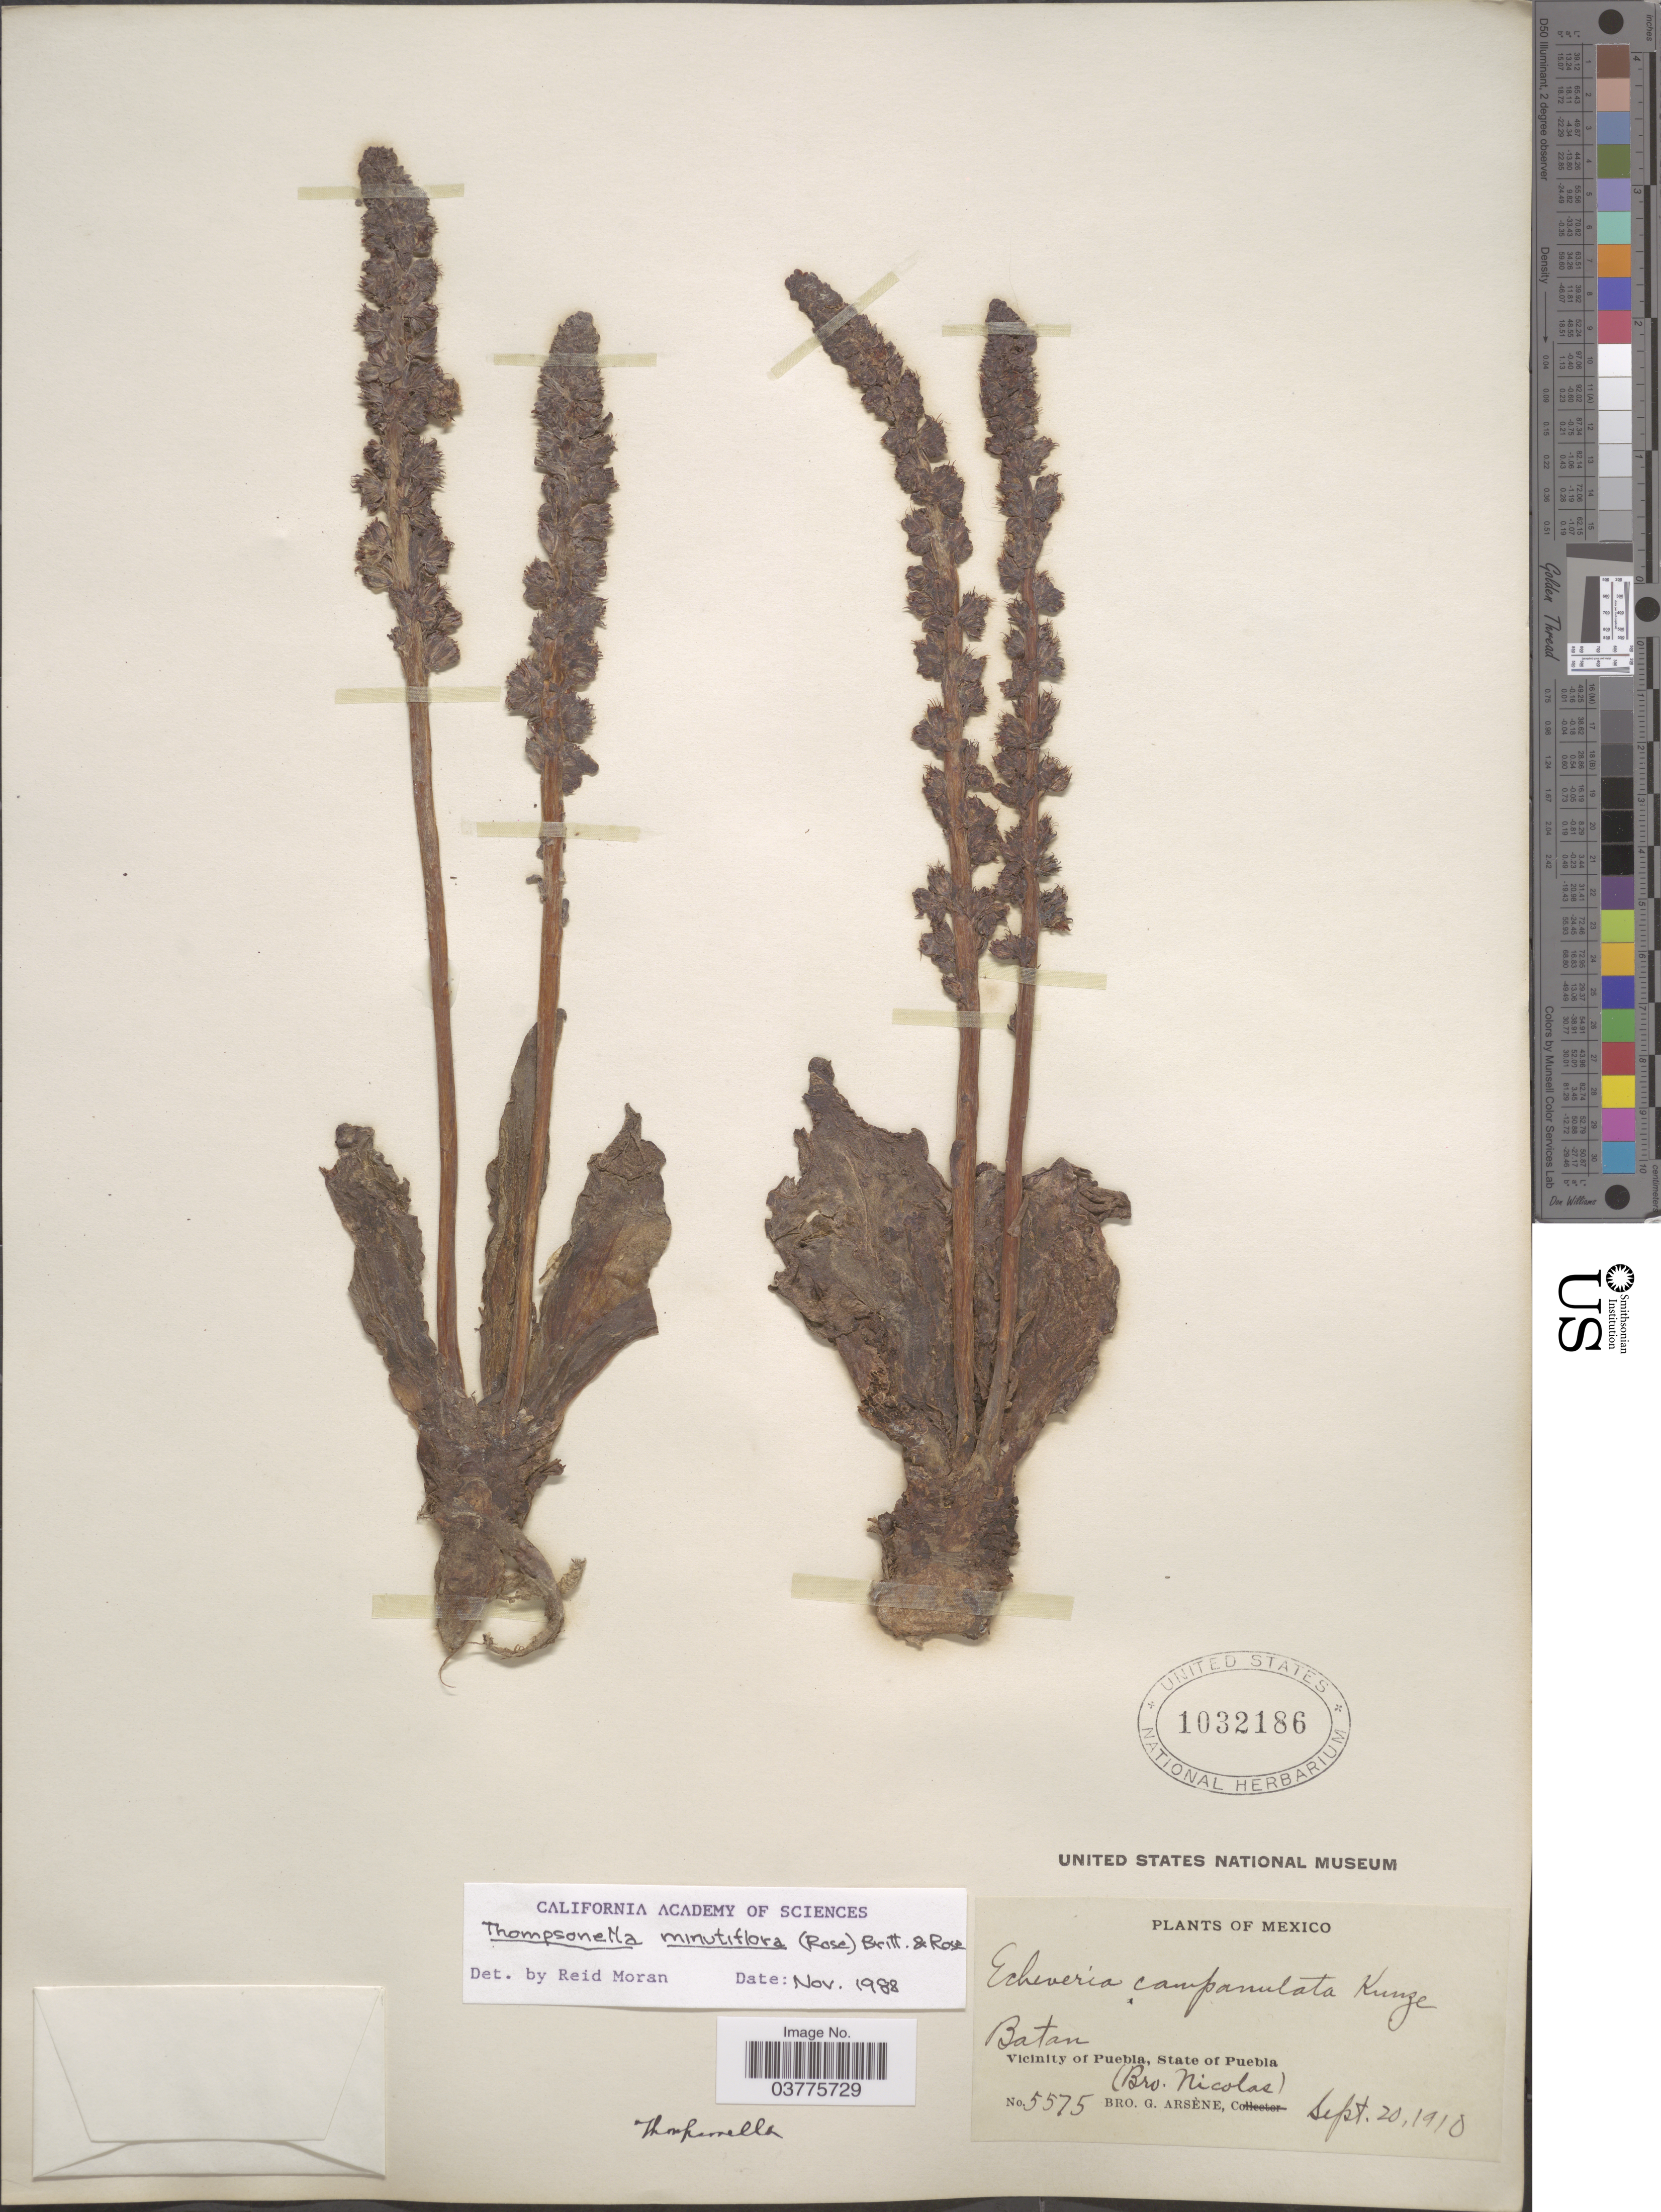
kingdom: Plantae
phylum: Tracheophyta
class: Magnoliopsida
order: Saxifragales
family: Crassulaceae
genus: Thompsonella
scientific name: Thompsonella minutiflora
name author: (Rose) Britton & Rose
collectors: Bro. G. Arsène & Bro. Nicolas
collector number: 5575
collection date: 1910-09-20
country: Mexico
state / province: Puebla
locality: Batan. Vicinity of Puebla.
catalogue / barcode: US 1032186